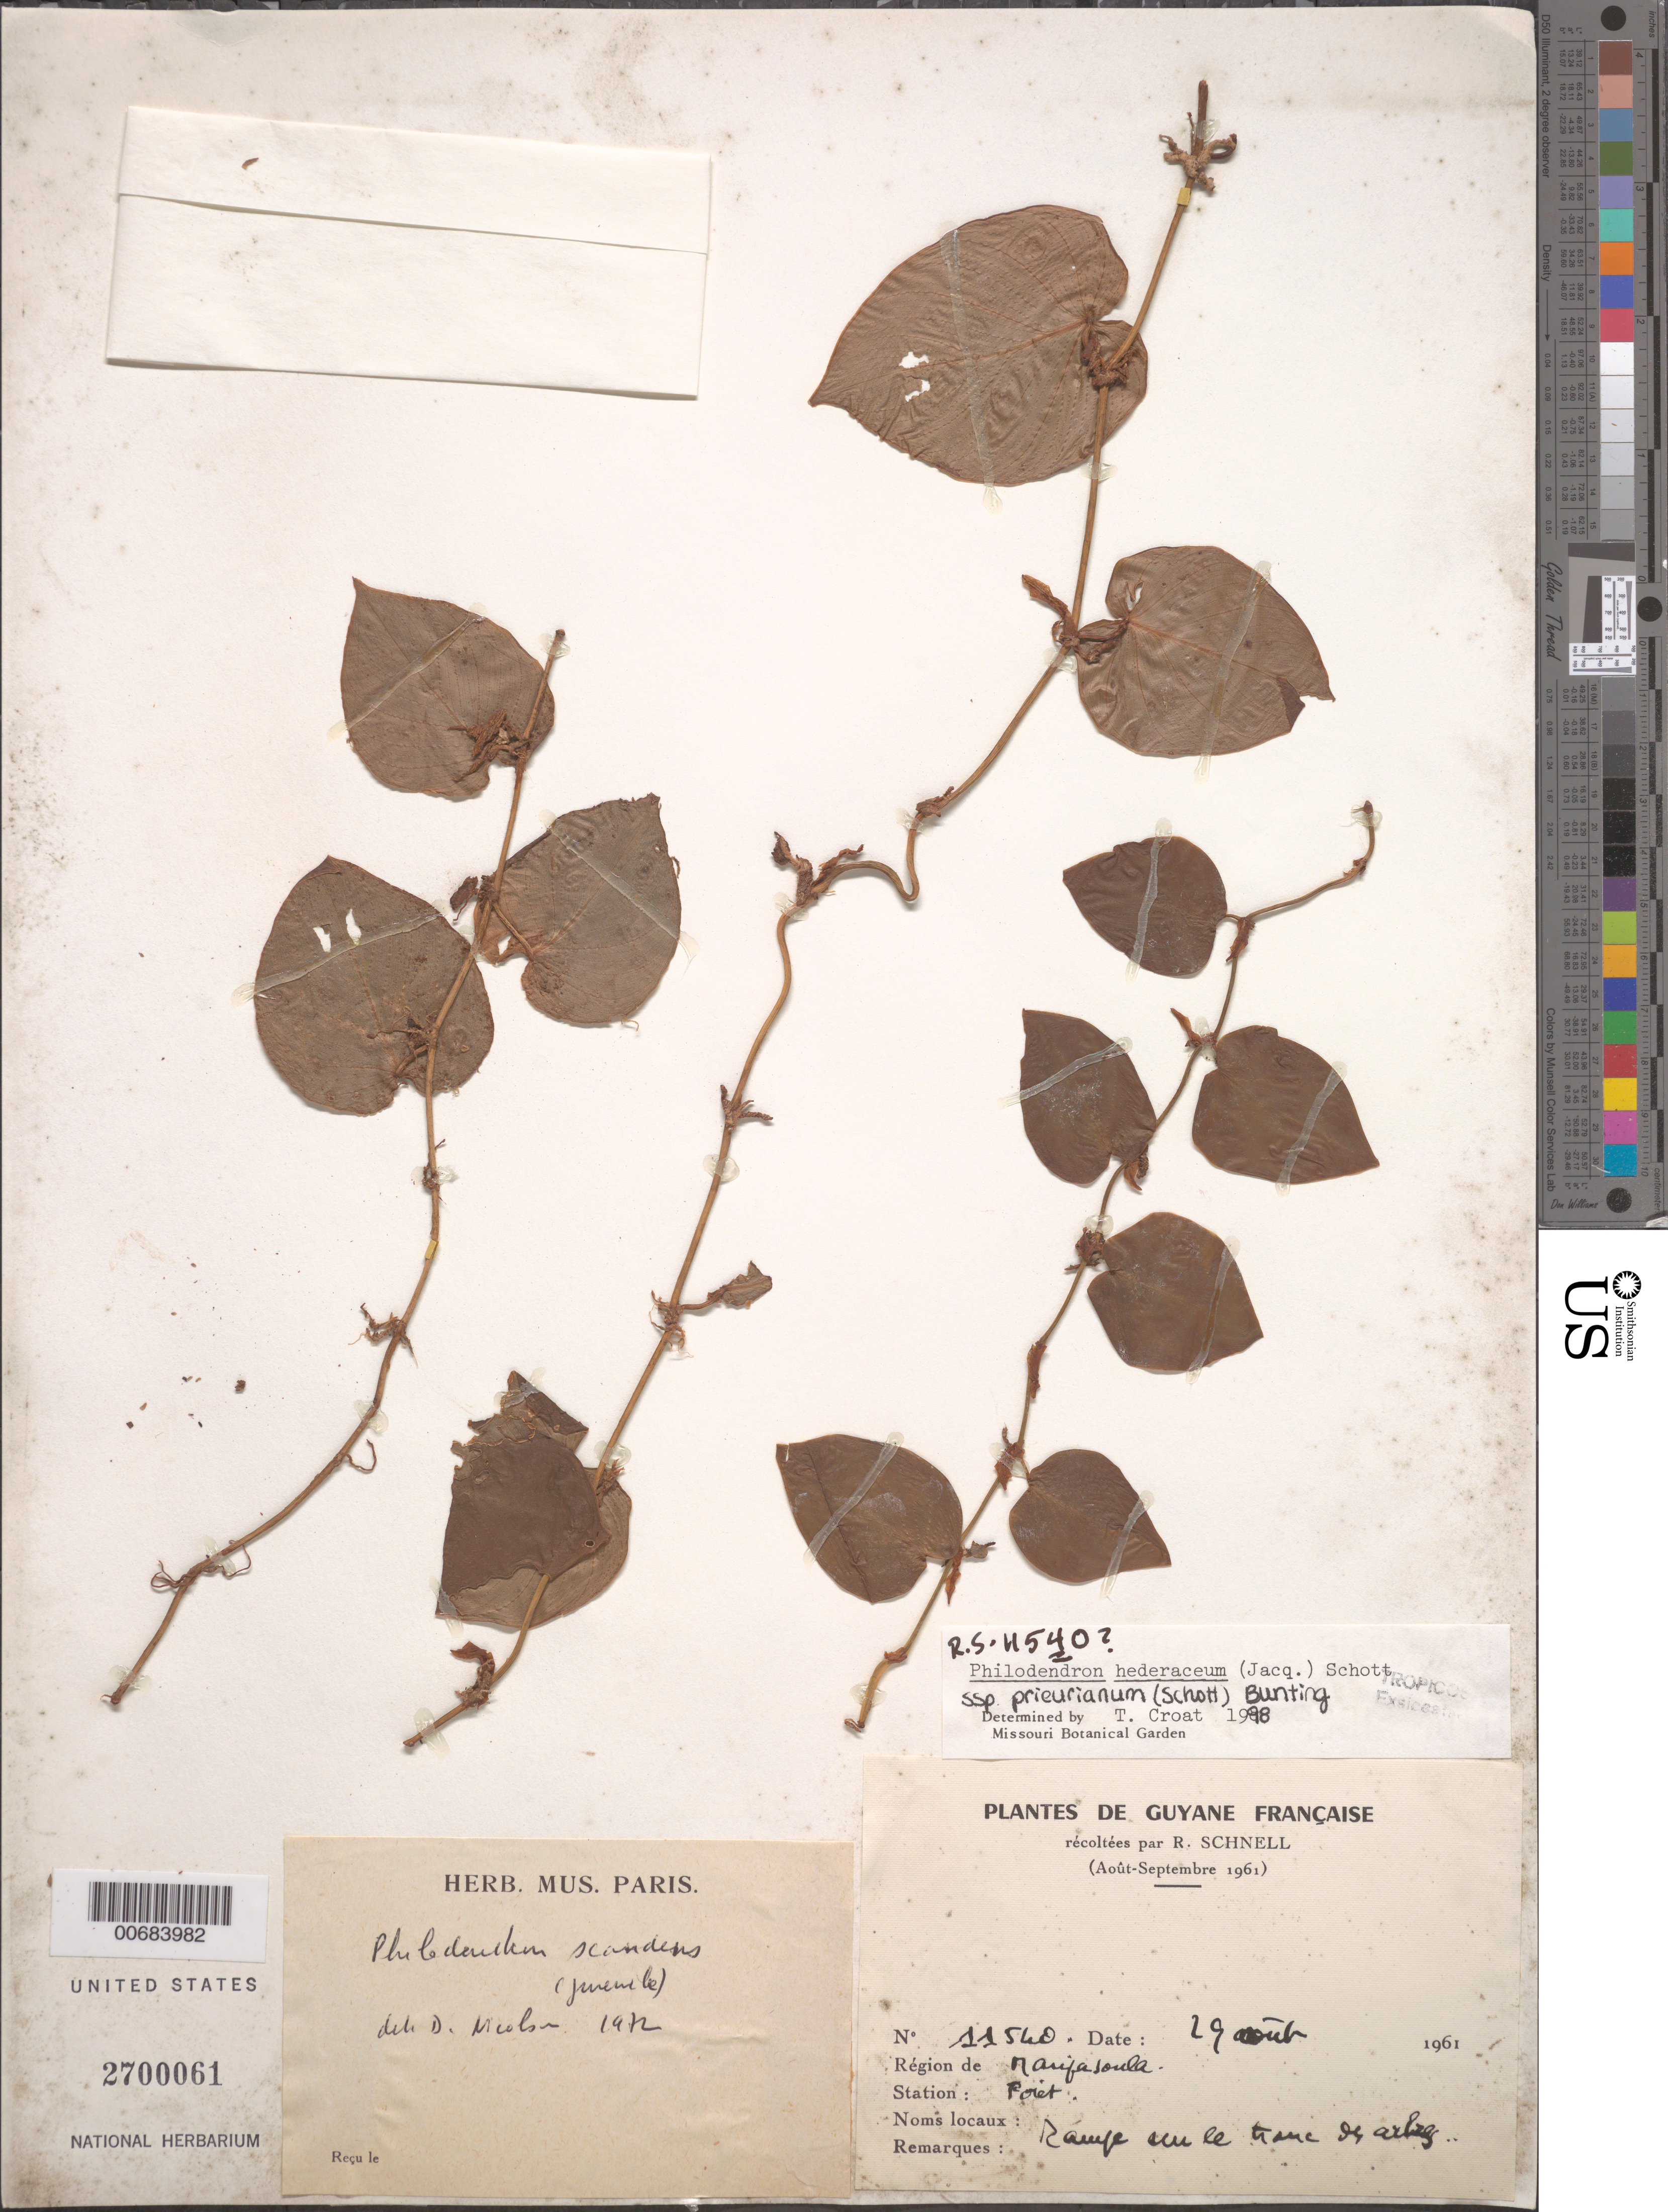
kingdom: Plantae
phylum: Tracheophyta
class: Liliopsida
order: Alismatales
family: Araceae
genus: Philodendron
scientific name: Philodendron hederaceum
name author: (Jacq.) Schott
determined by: Croat, Thomas B., Missouri Botanical Garden (MO)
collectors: R. A. Schnell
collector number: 11540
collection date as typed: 29-Aug-61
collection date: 1961-08-29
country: French Guiana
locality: Maripasoula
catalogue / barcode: US 2700061